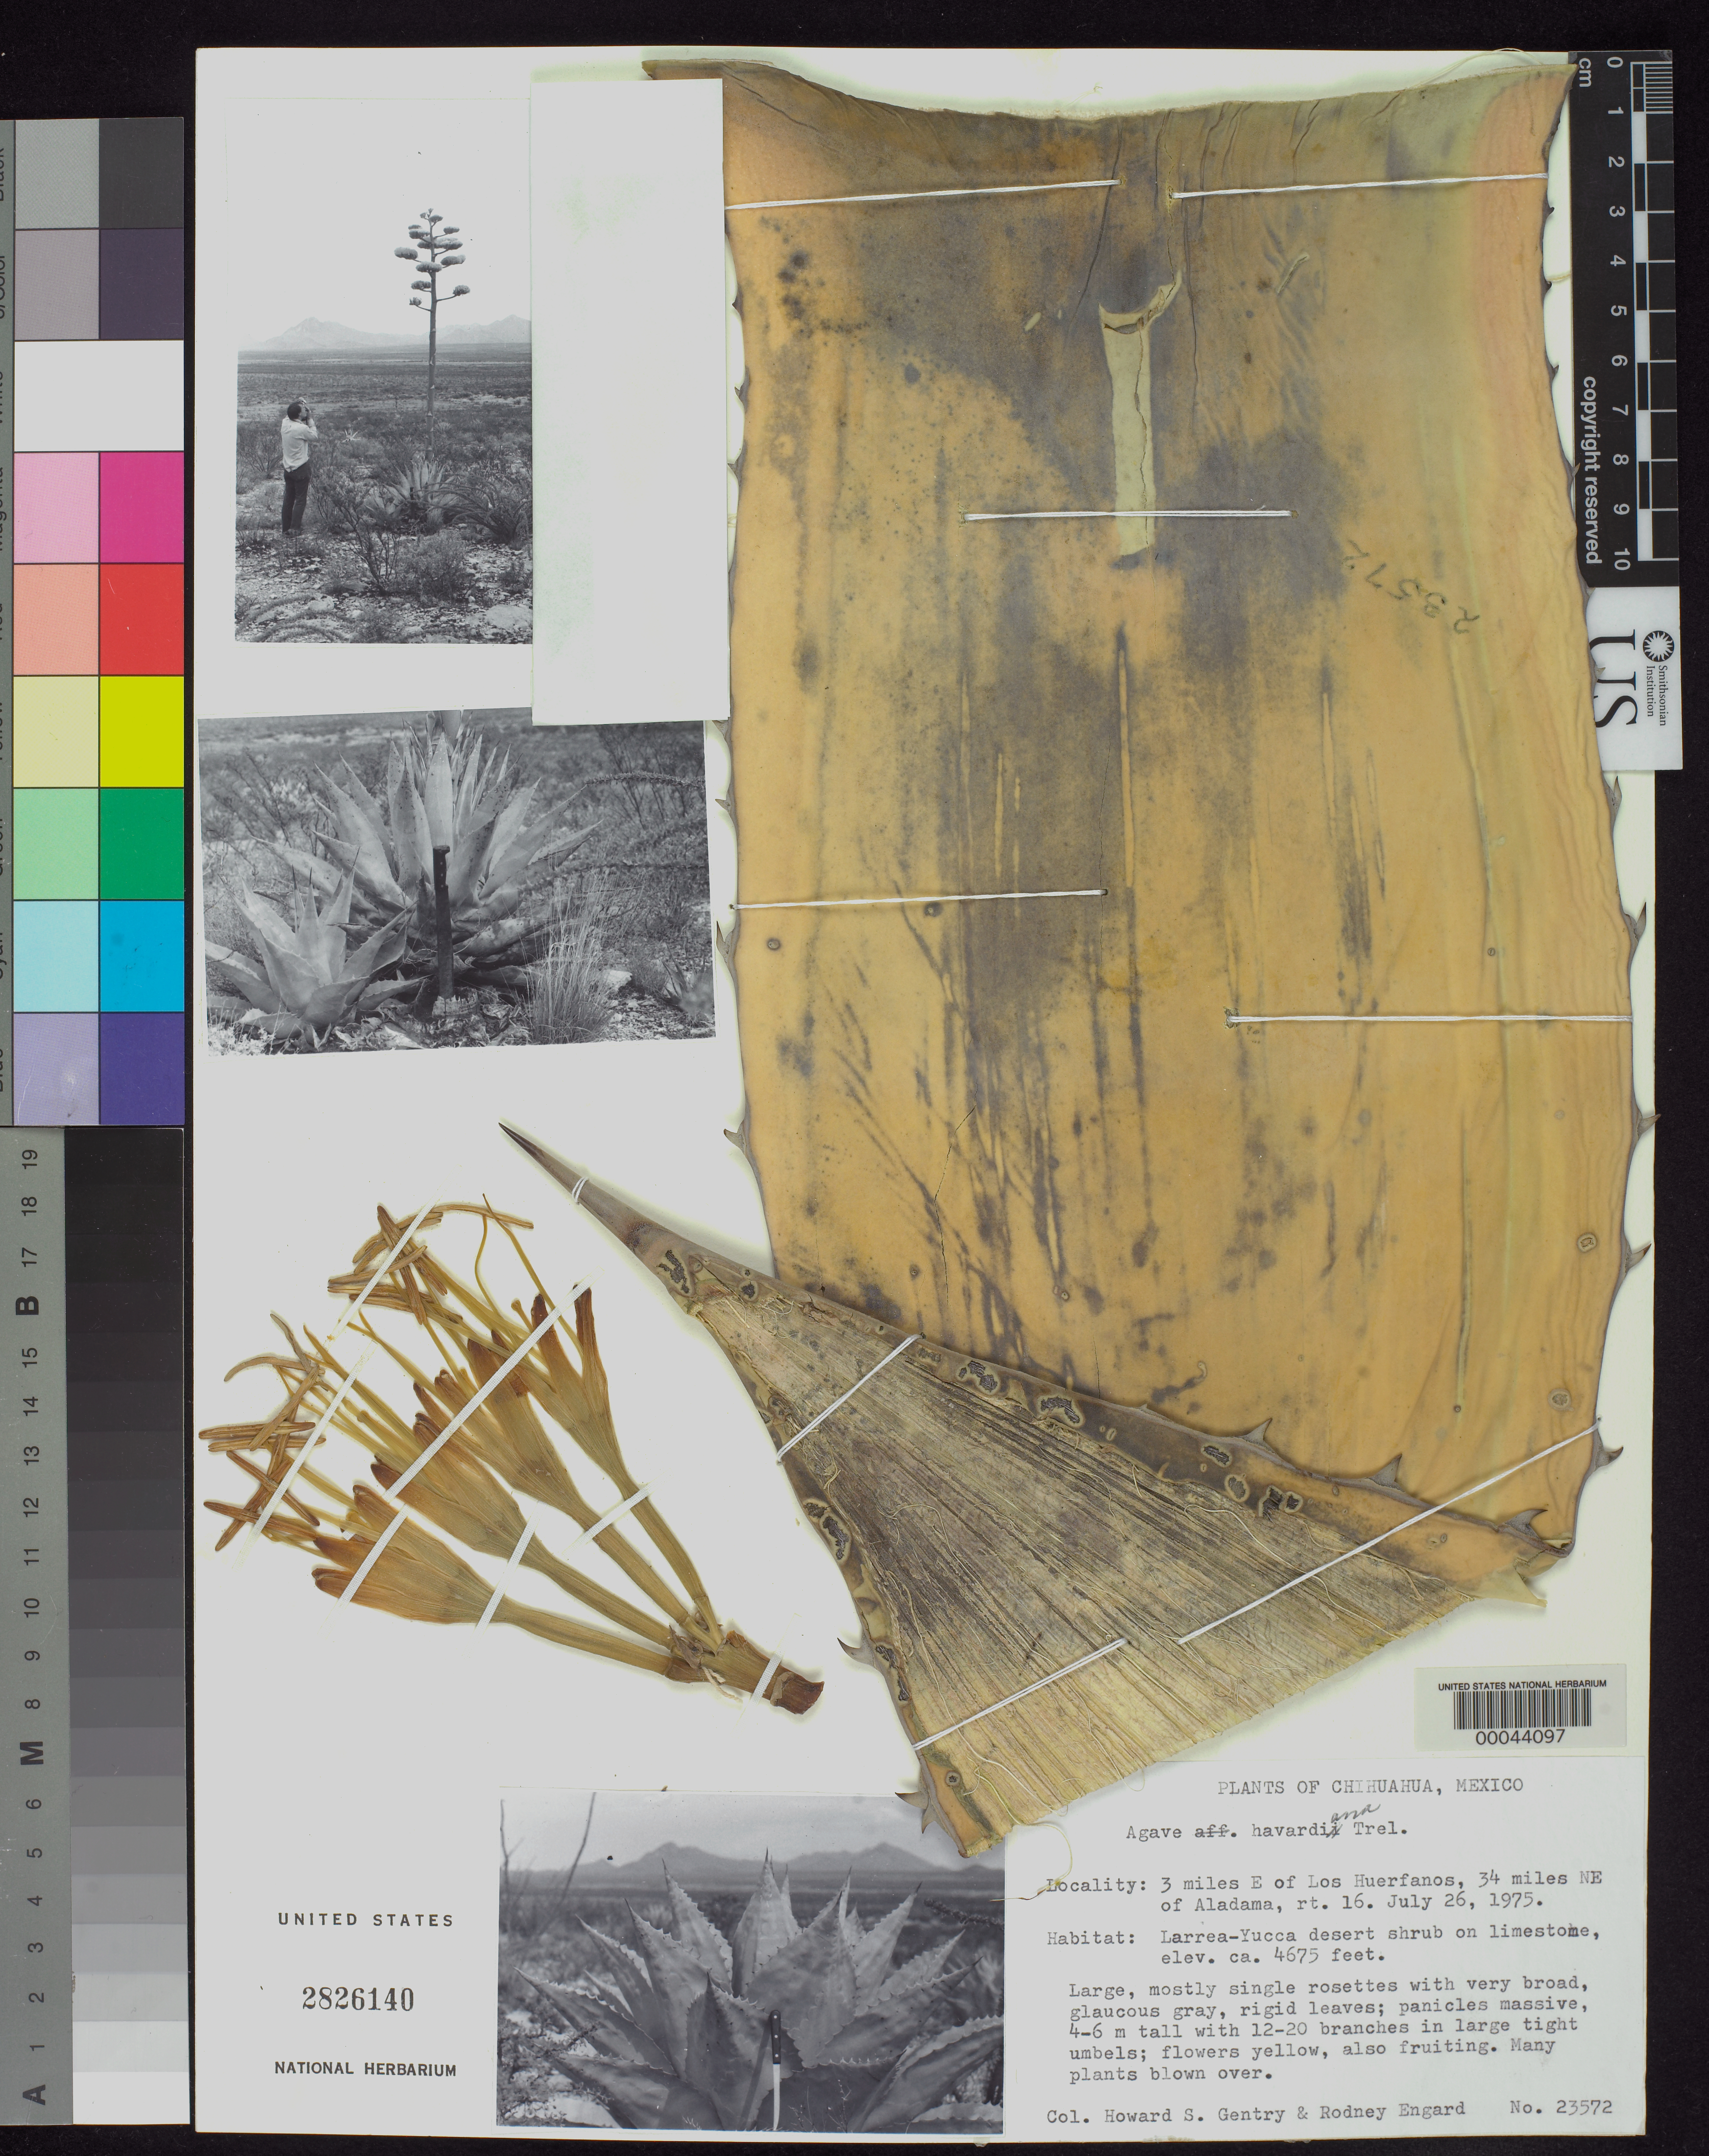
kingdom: Plantae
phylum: Tracheophyta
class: Liliopsida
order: Asparagales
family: Asparagaceae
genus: Agave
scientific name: Agave havardiana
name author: Trel.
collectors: H. S. Gentry & R. Engard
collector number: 23572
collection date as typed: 26 Jul 1975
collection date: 1975-07-26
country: Mexico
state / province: Chihuahua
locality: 3 mi E of Los Huerfanos, 34 mi NE of Aladama, rt 16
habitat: Larrea-yucca desert shrub on limestone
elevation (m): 1425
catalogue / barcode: US 2826140